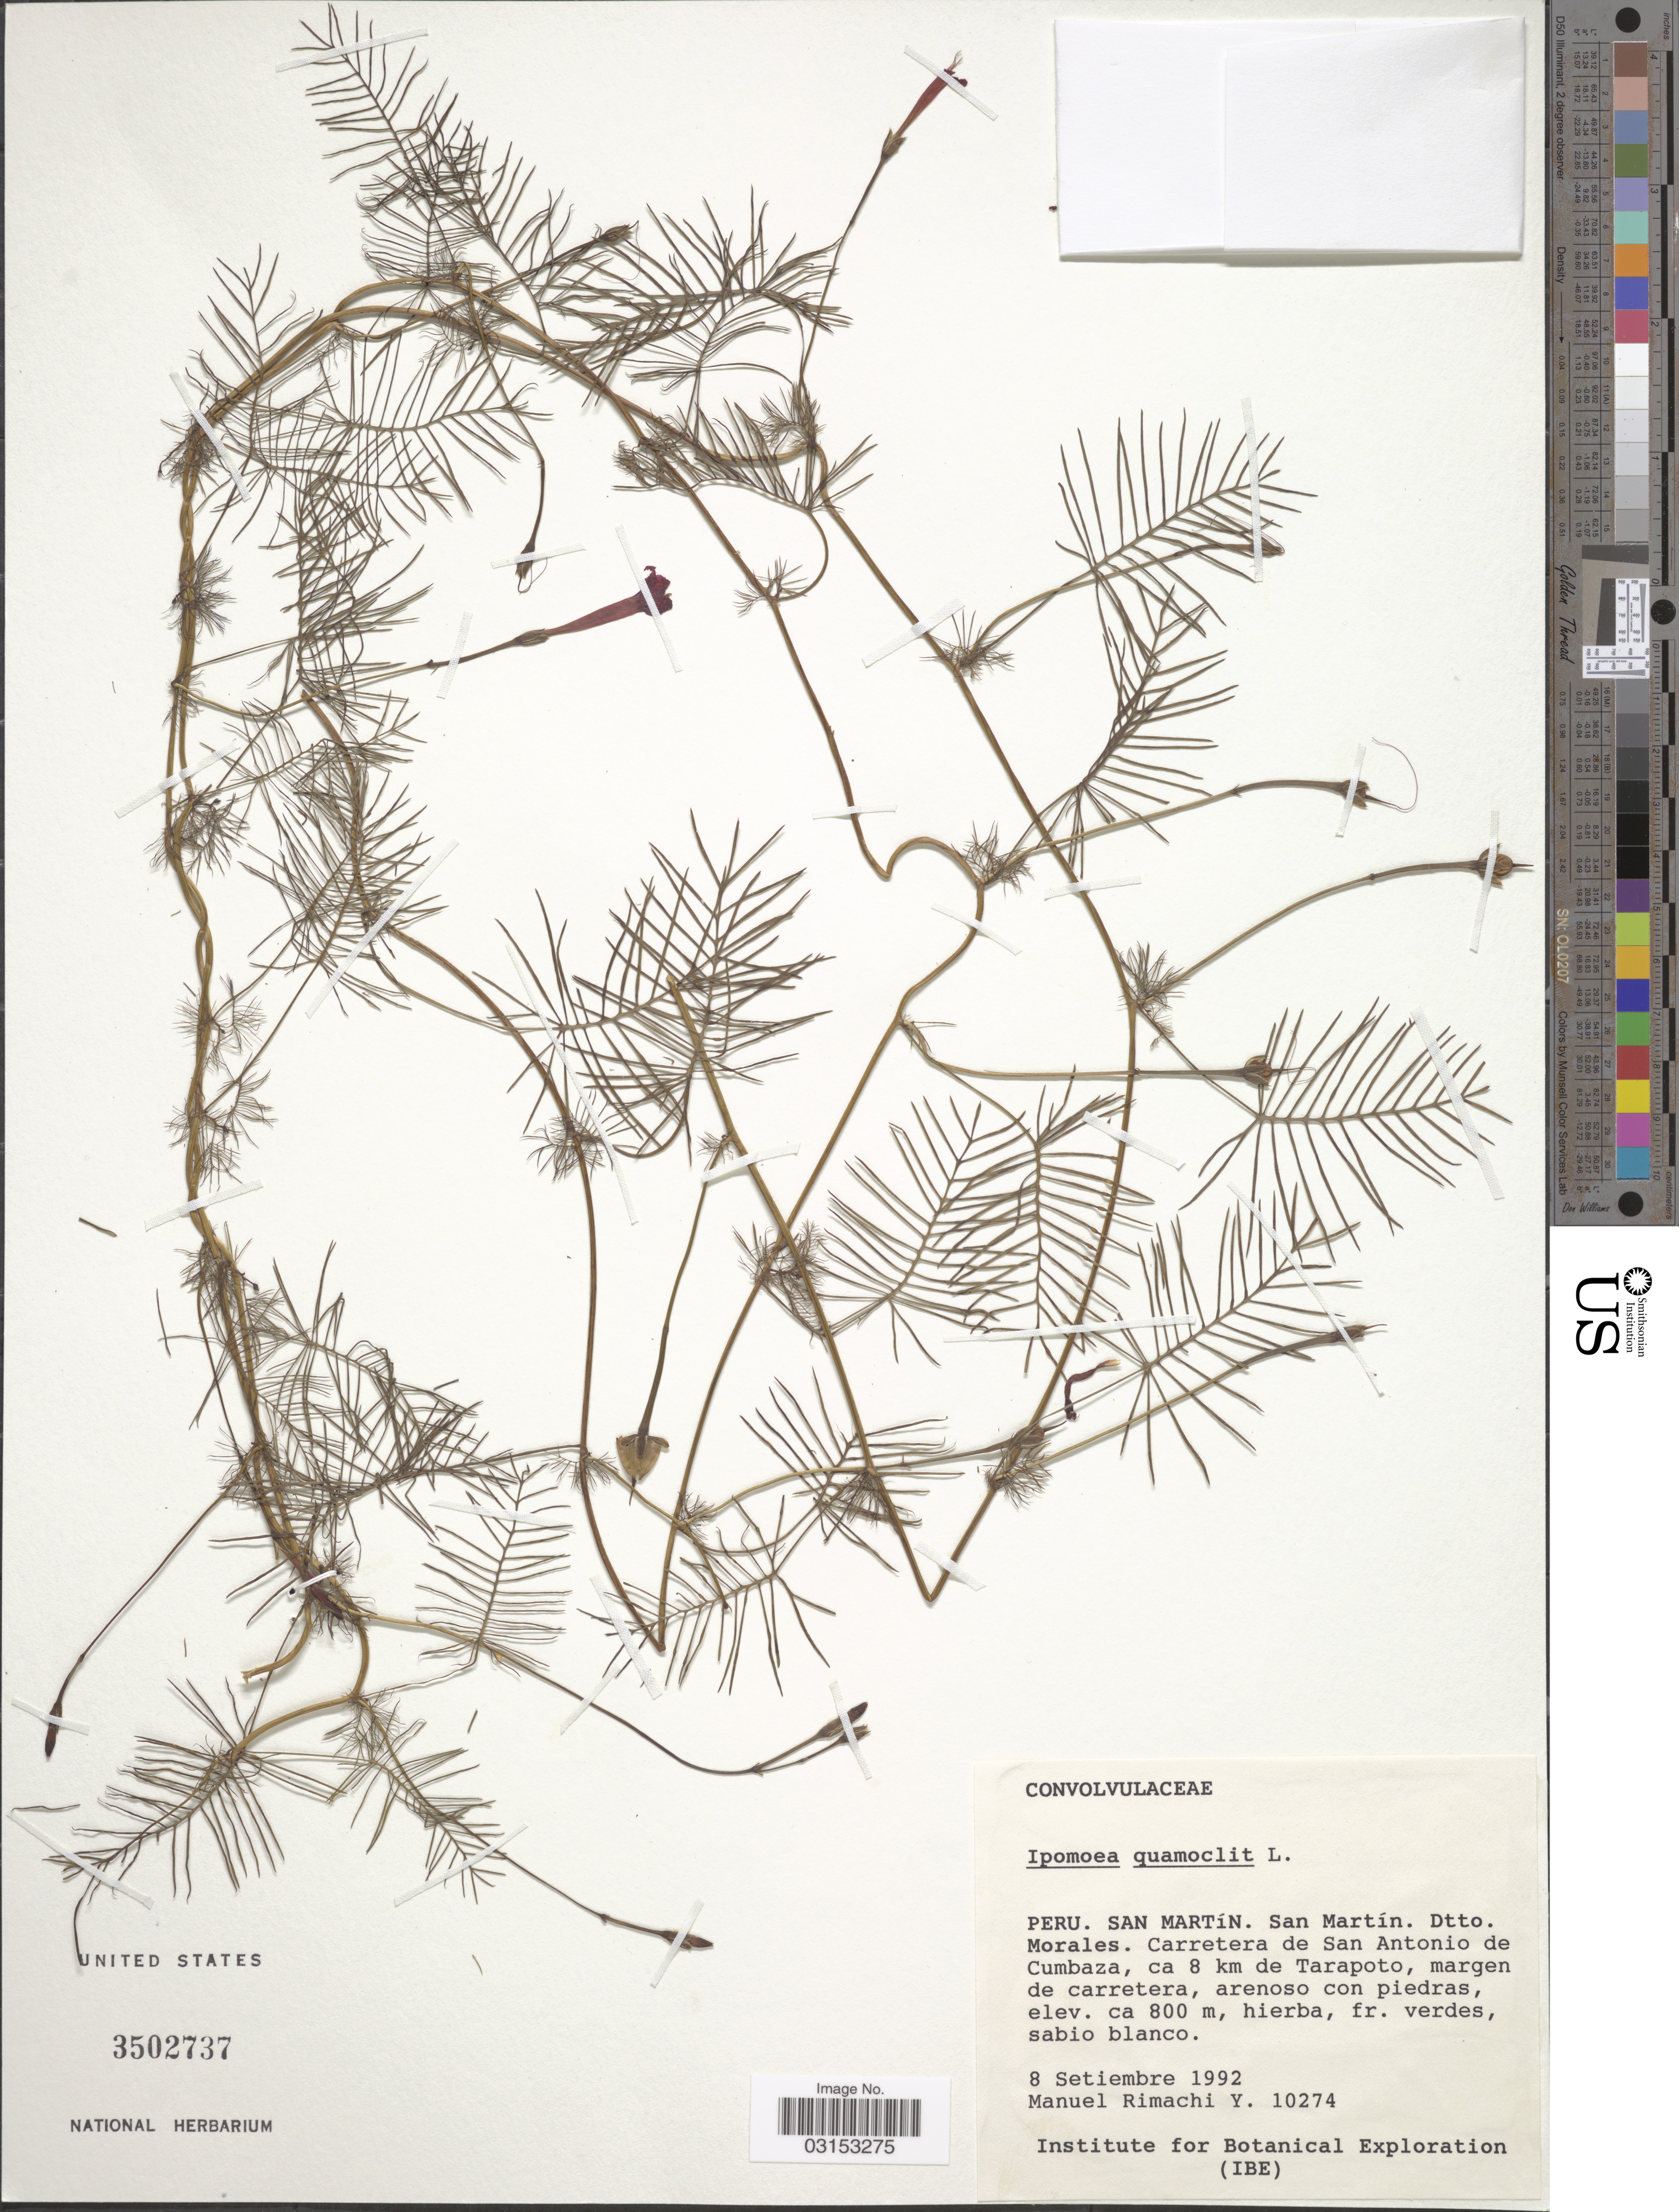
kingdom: Plantae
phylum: Tracheophyta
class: Magnoliopsida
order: Solanales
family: Convolvulaceae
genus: Ipomoea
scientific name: Ipomoea quamoclit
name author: L.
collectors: M. Rimachi Y.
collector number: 10274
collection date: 1992-09-08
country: Peru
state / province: San Martín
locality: San Martín. Dtto. Morales. Carretera de San Antonio de Cumbaza, ca 8 km de Tarapoto, margen de carretera.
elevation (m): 800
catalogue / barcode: US 3502737